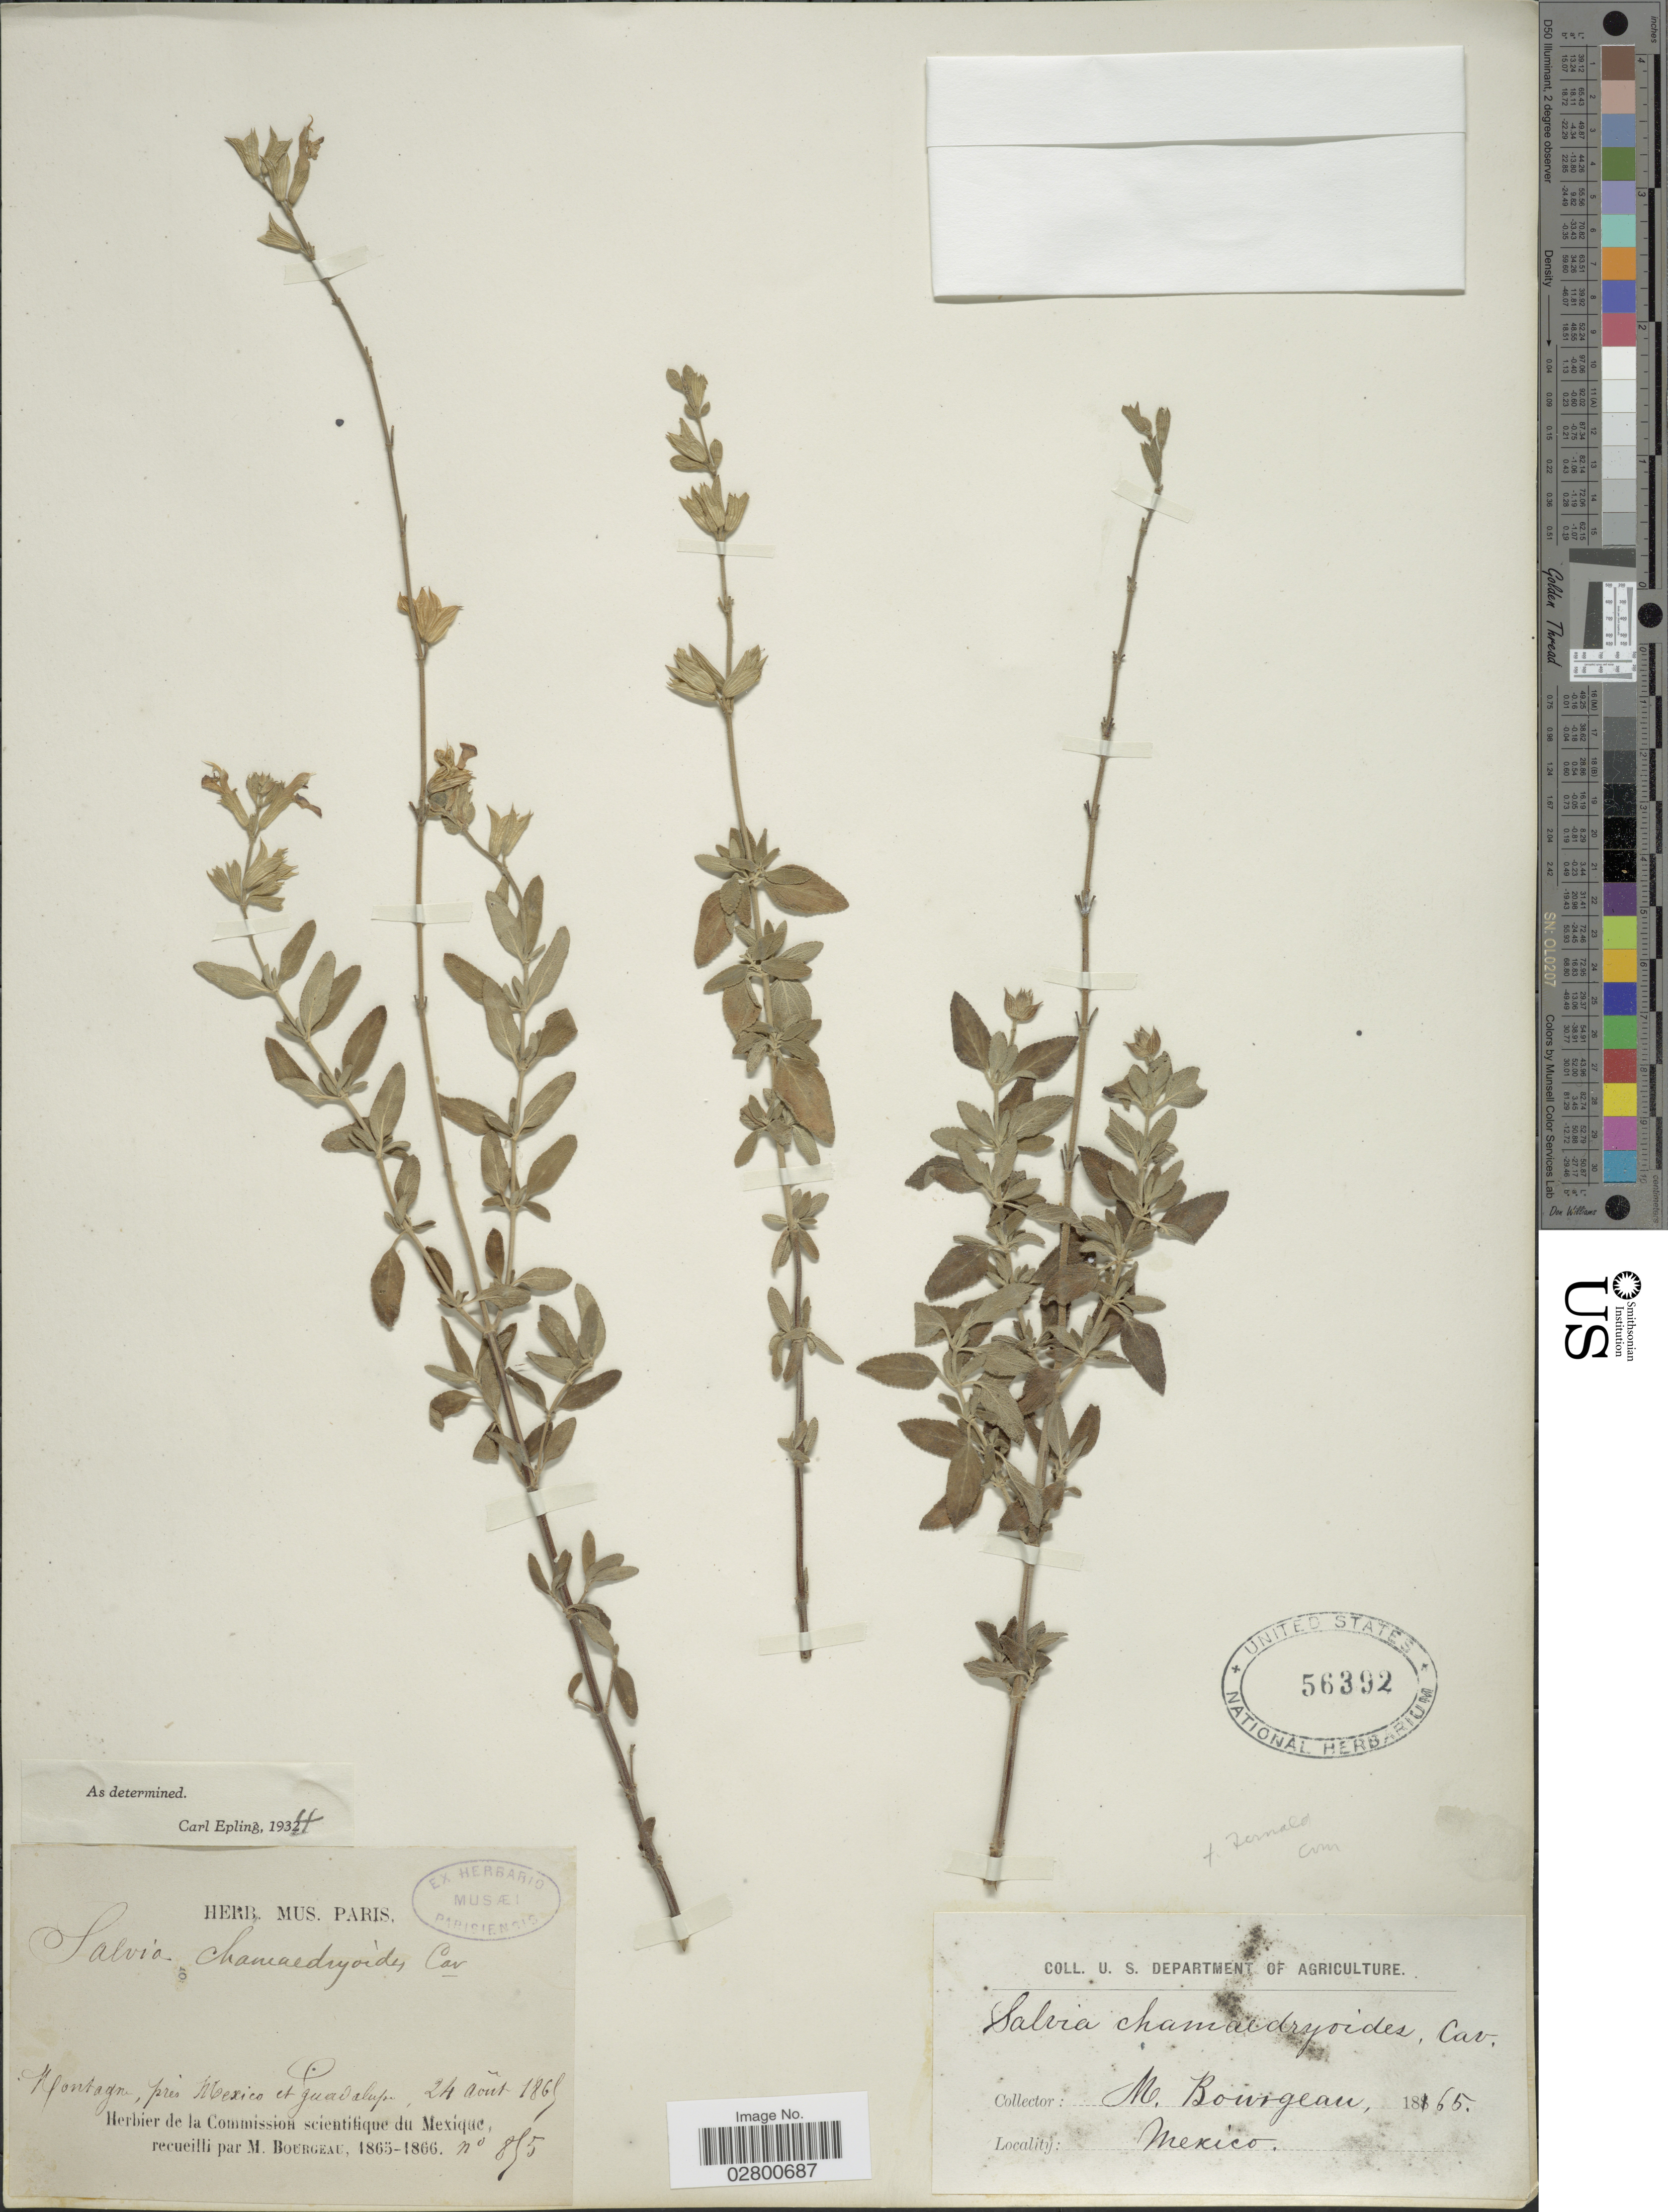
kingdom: Plantae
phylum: Tracheophyta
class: Magnoliopsida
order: Lamiales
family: Lamiaceae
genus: Salvia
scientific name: Salvia chamaedryoides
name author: Cav.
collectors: M. Bourgeau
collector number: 855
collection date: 1865-08-24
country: Mexico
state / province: Baja California Norte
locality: Montagne, près Mexico et Guadalupe.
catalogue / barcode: US 56392